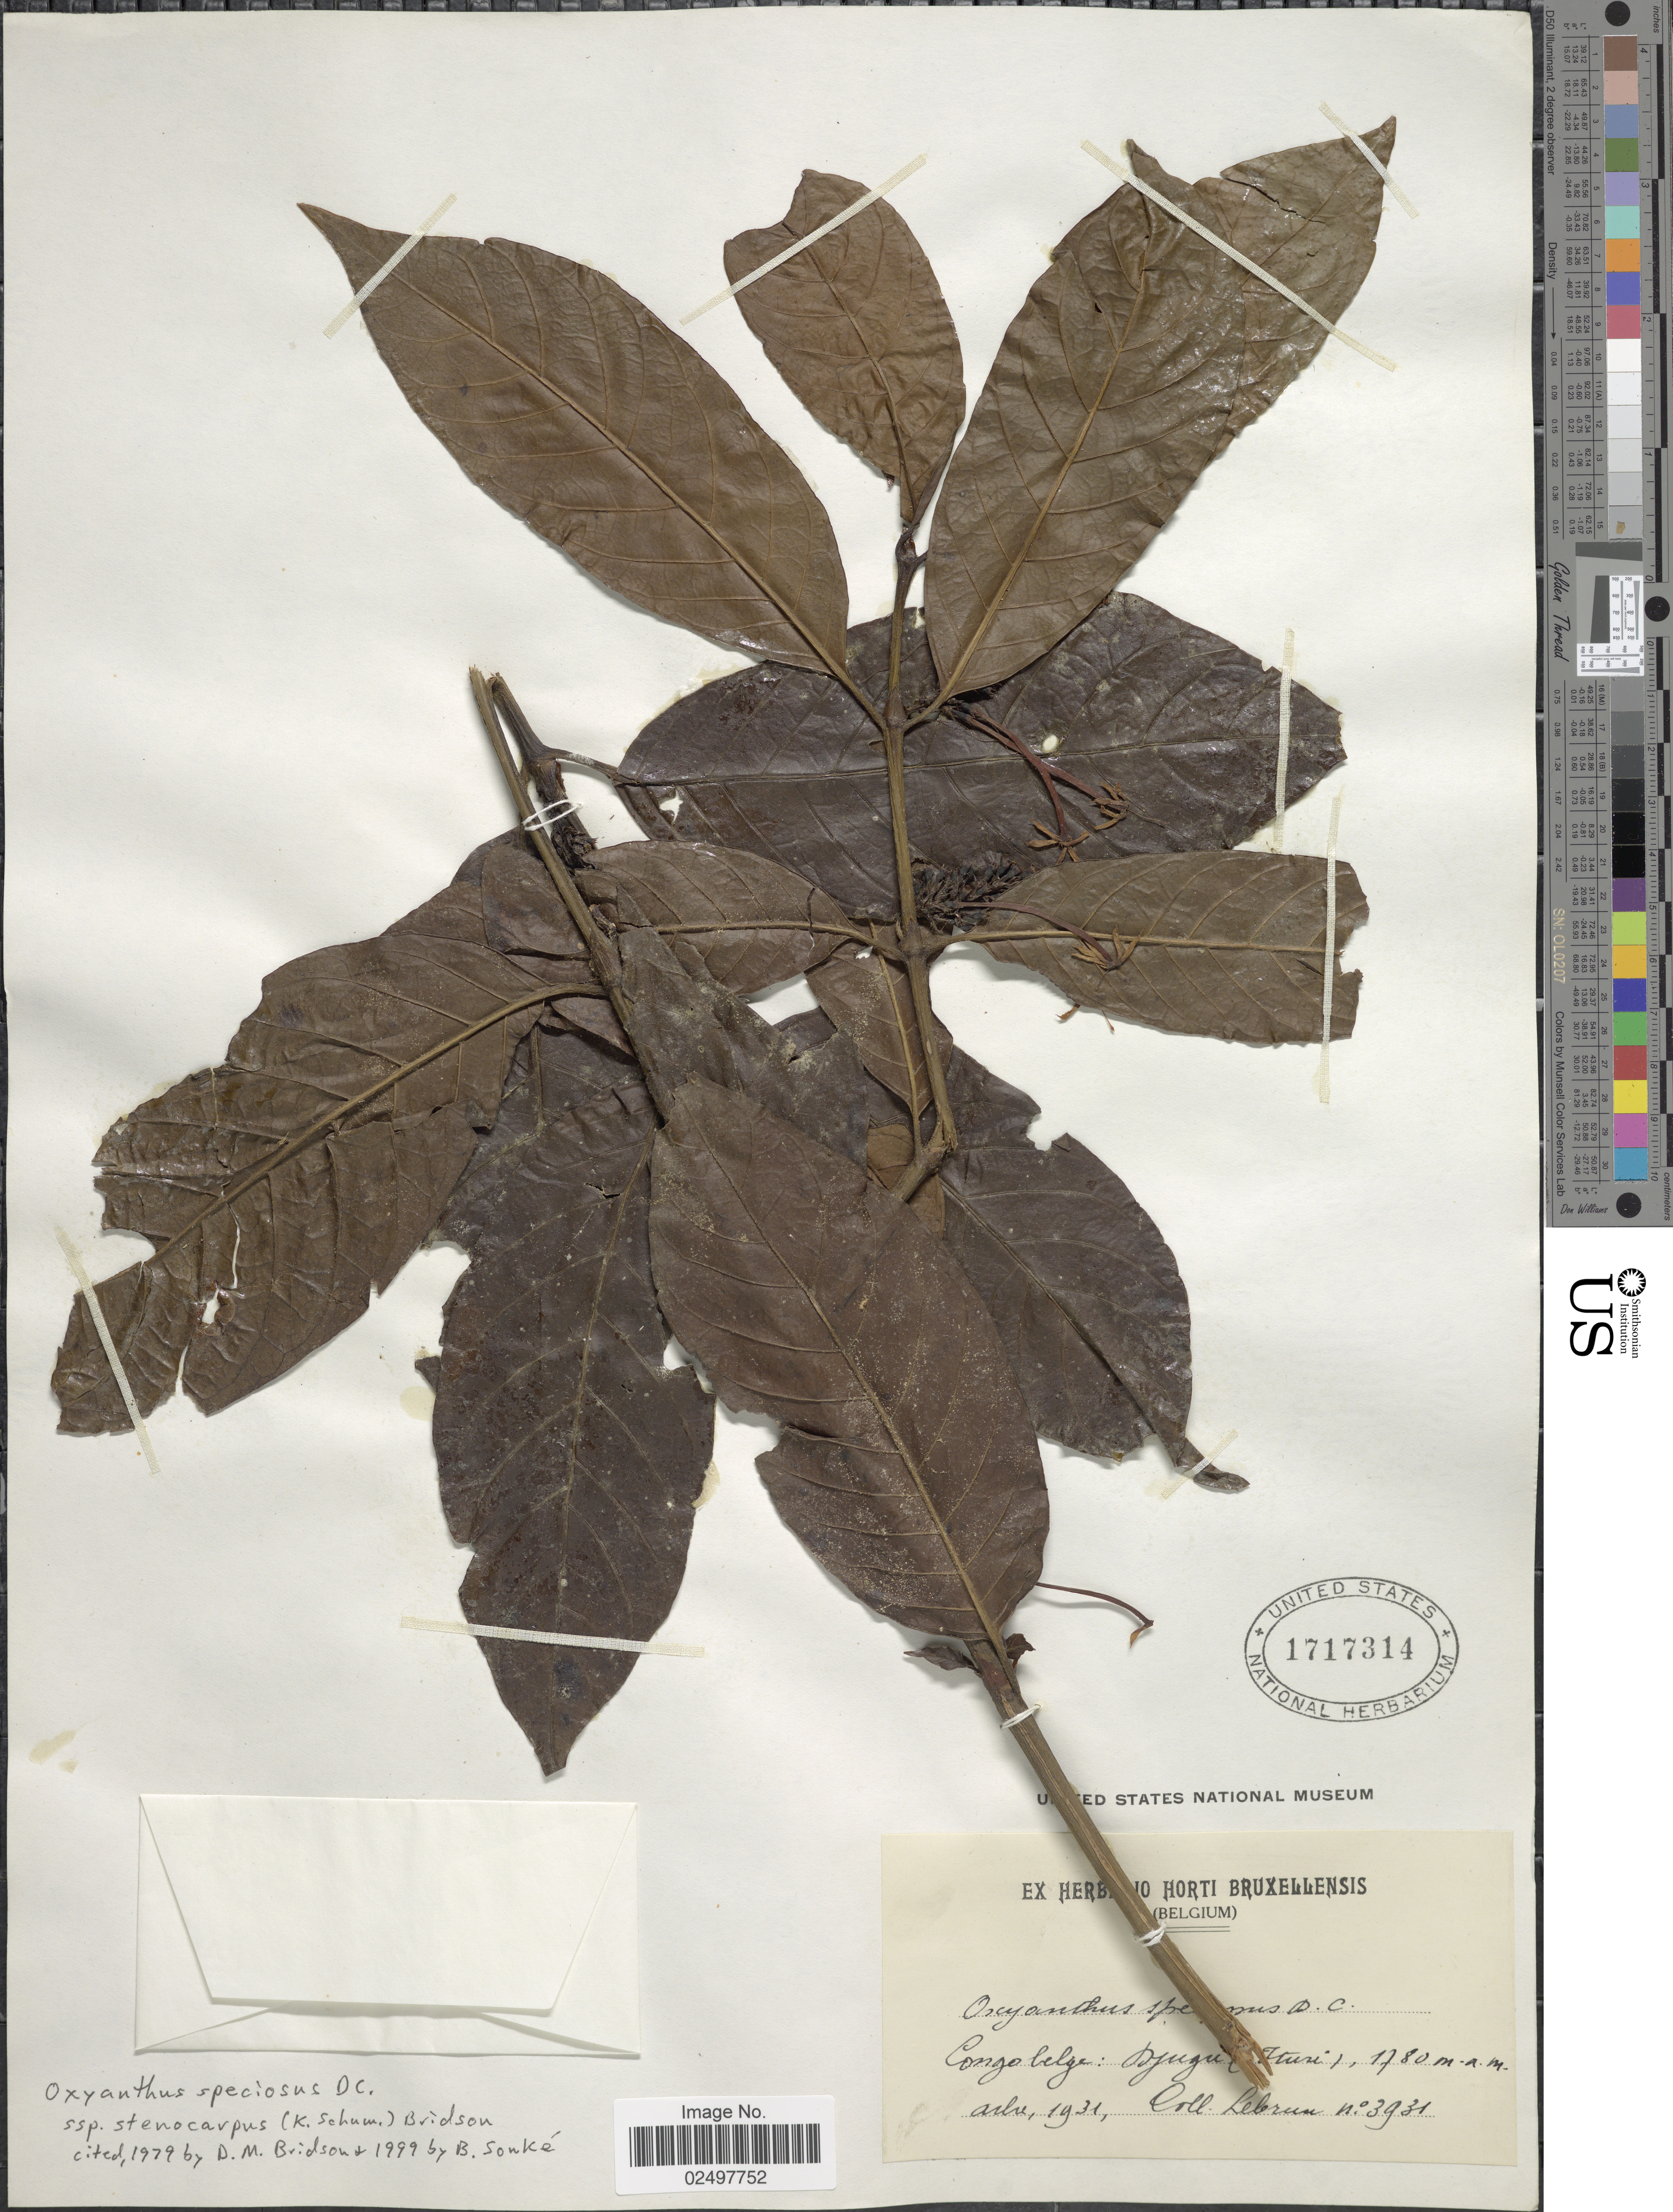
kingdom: Plantae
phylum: Tracheophyta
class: Magnoliopsida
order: Gentianales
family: Rubiaceae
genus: Oxyanthus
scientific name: Oxyanthus speciosus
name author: DC.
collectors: J.A. Lebrun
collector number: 3931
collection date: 1931-04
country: Congo, Democratic Republic of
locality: Congo Belge: Djugu (Ituri)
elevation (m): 1780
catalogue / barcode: US 1717314